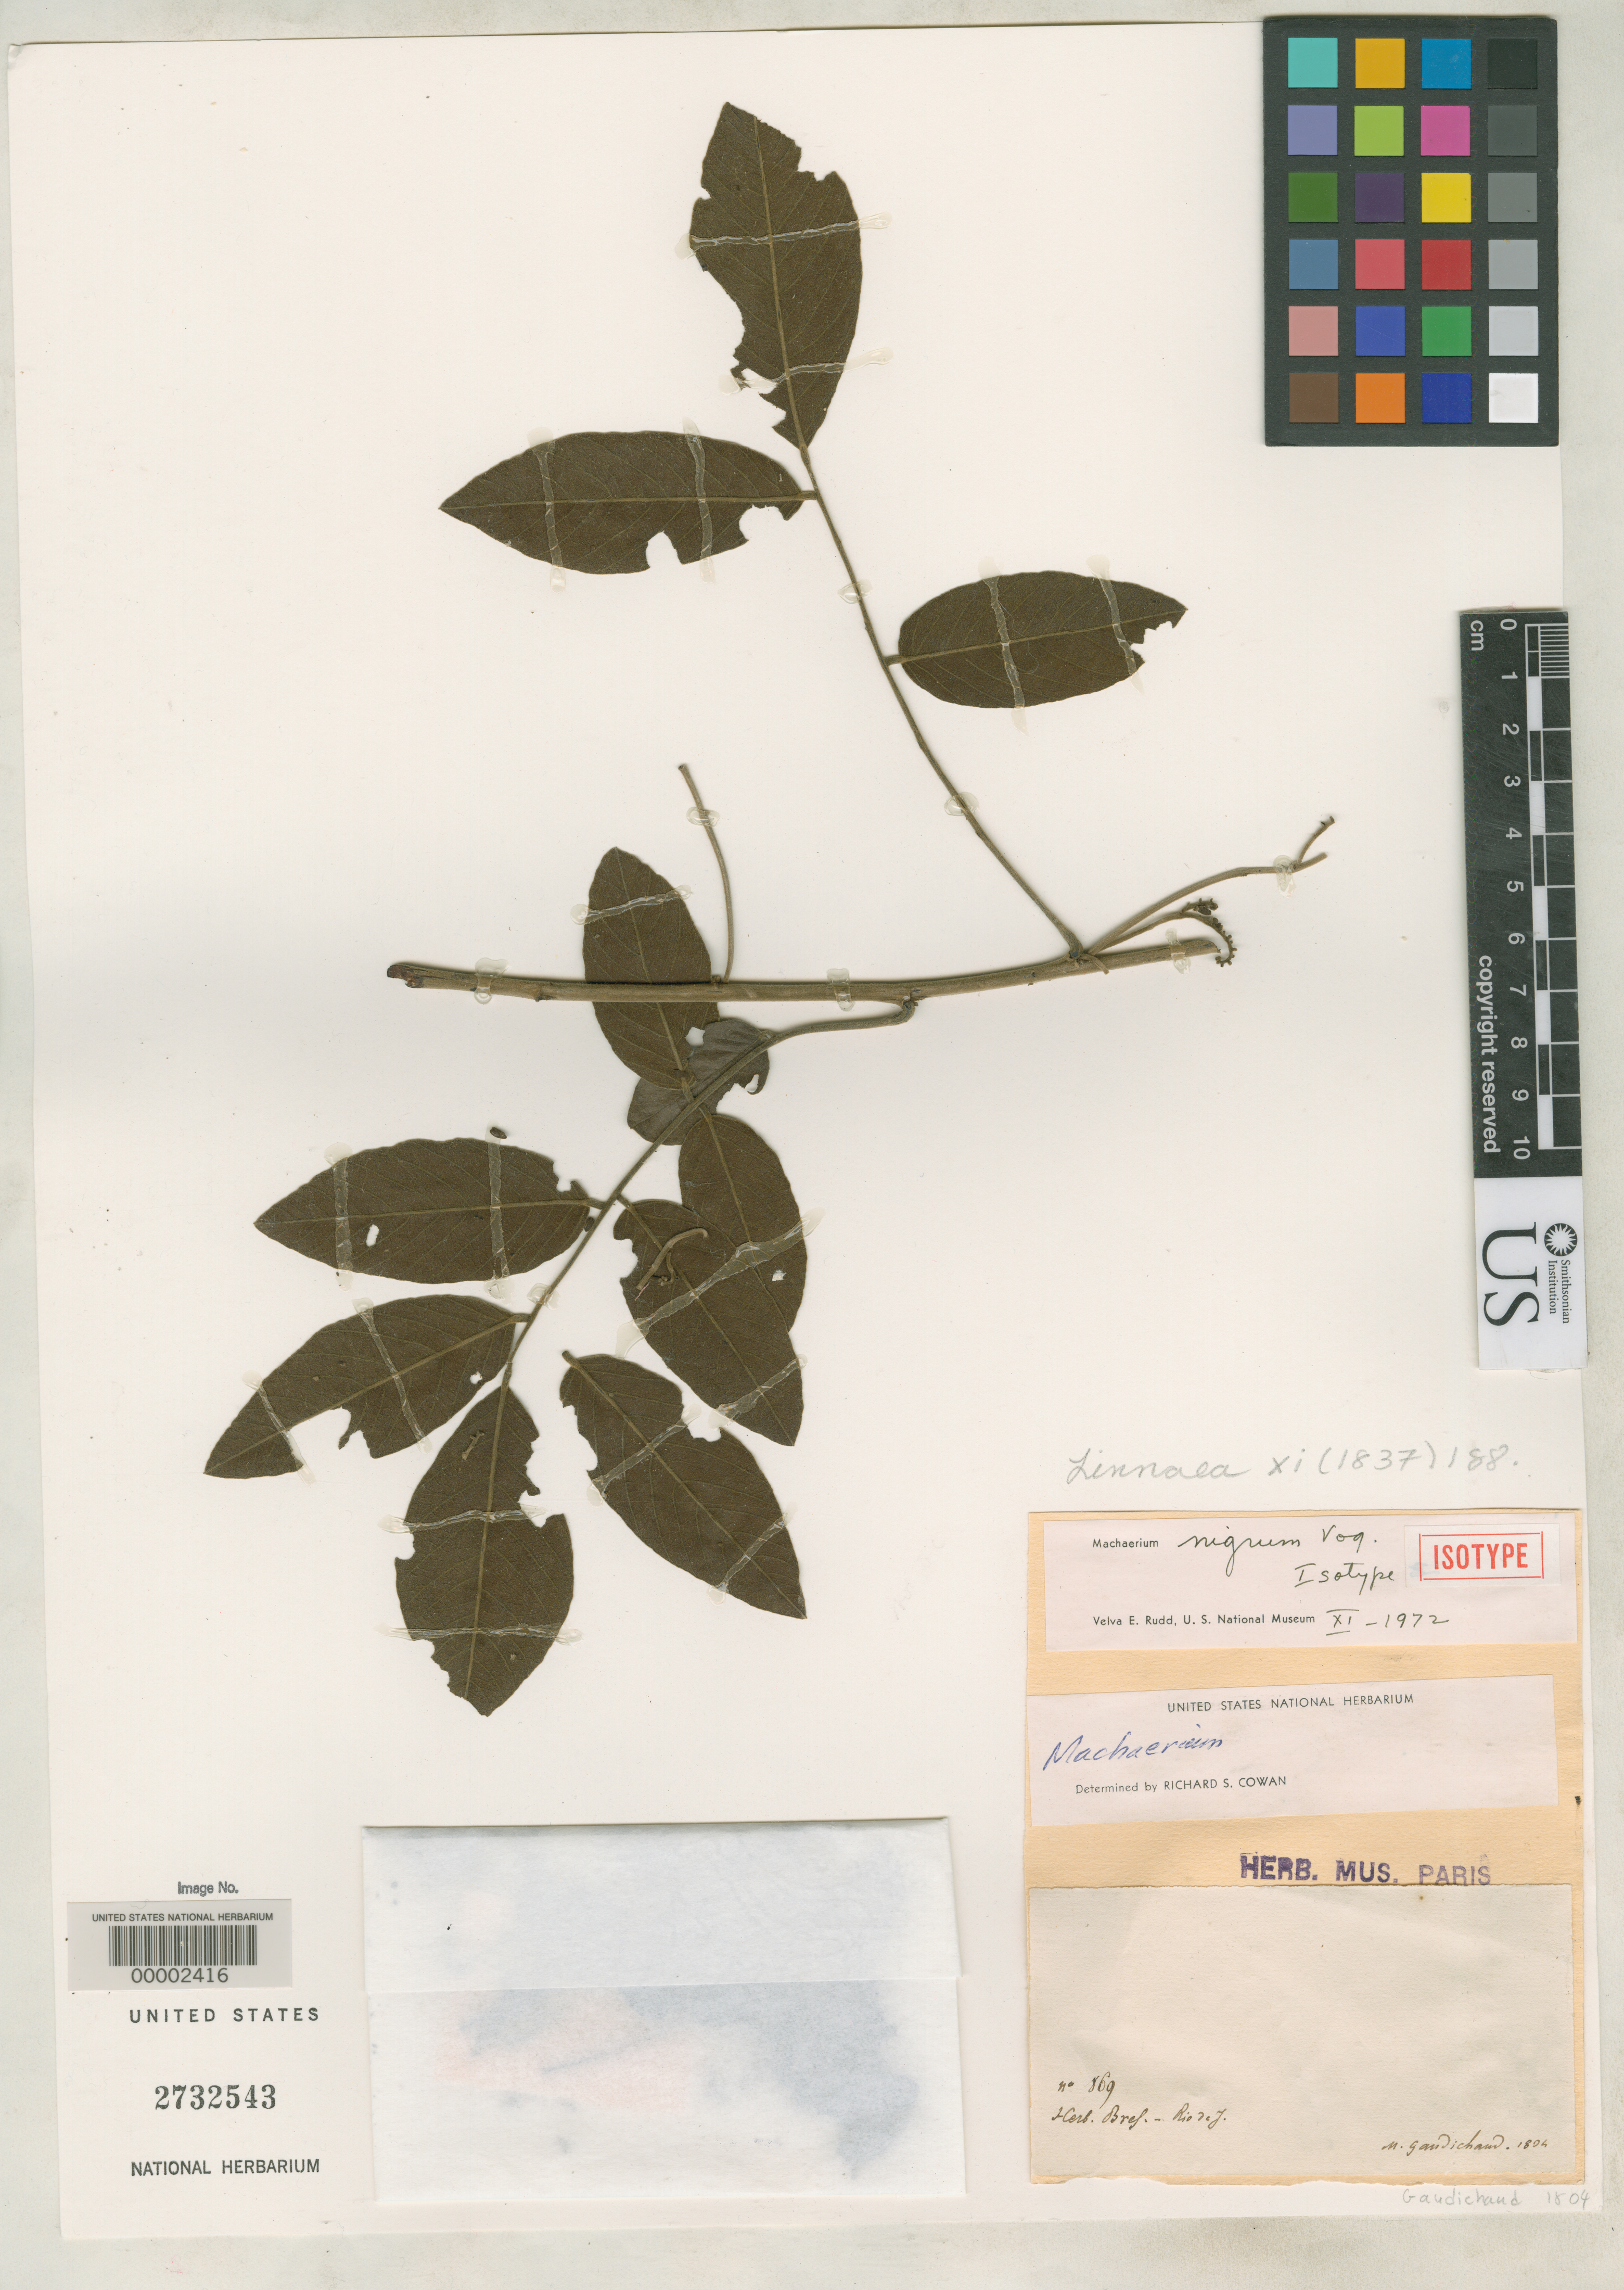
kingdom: Plantae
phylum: Tracheophyta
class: Magnoliopsida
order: Fabales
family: Fabaceae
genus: Machaerium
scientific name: Machaerium nigrum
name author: Vogel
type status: Isotype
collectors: C. Gaudichaud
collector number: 869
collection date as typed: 1834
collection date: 1834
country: Brazil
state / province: Minas Gerais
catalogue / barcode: US 2732543